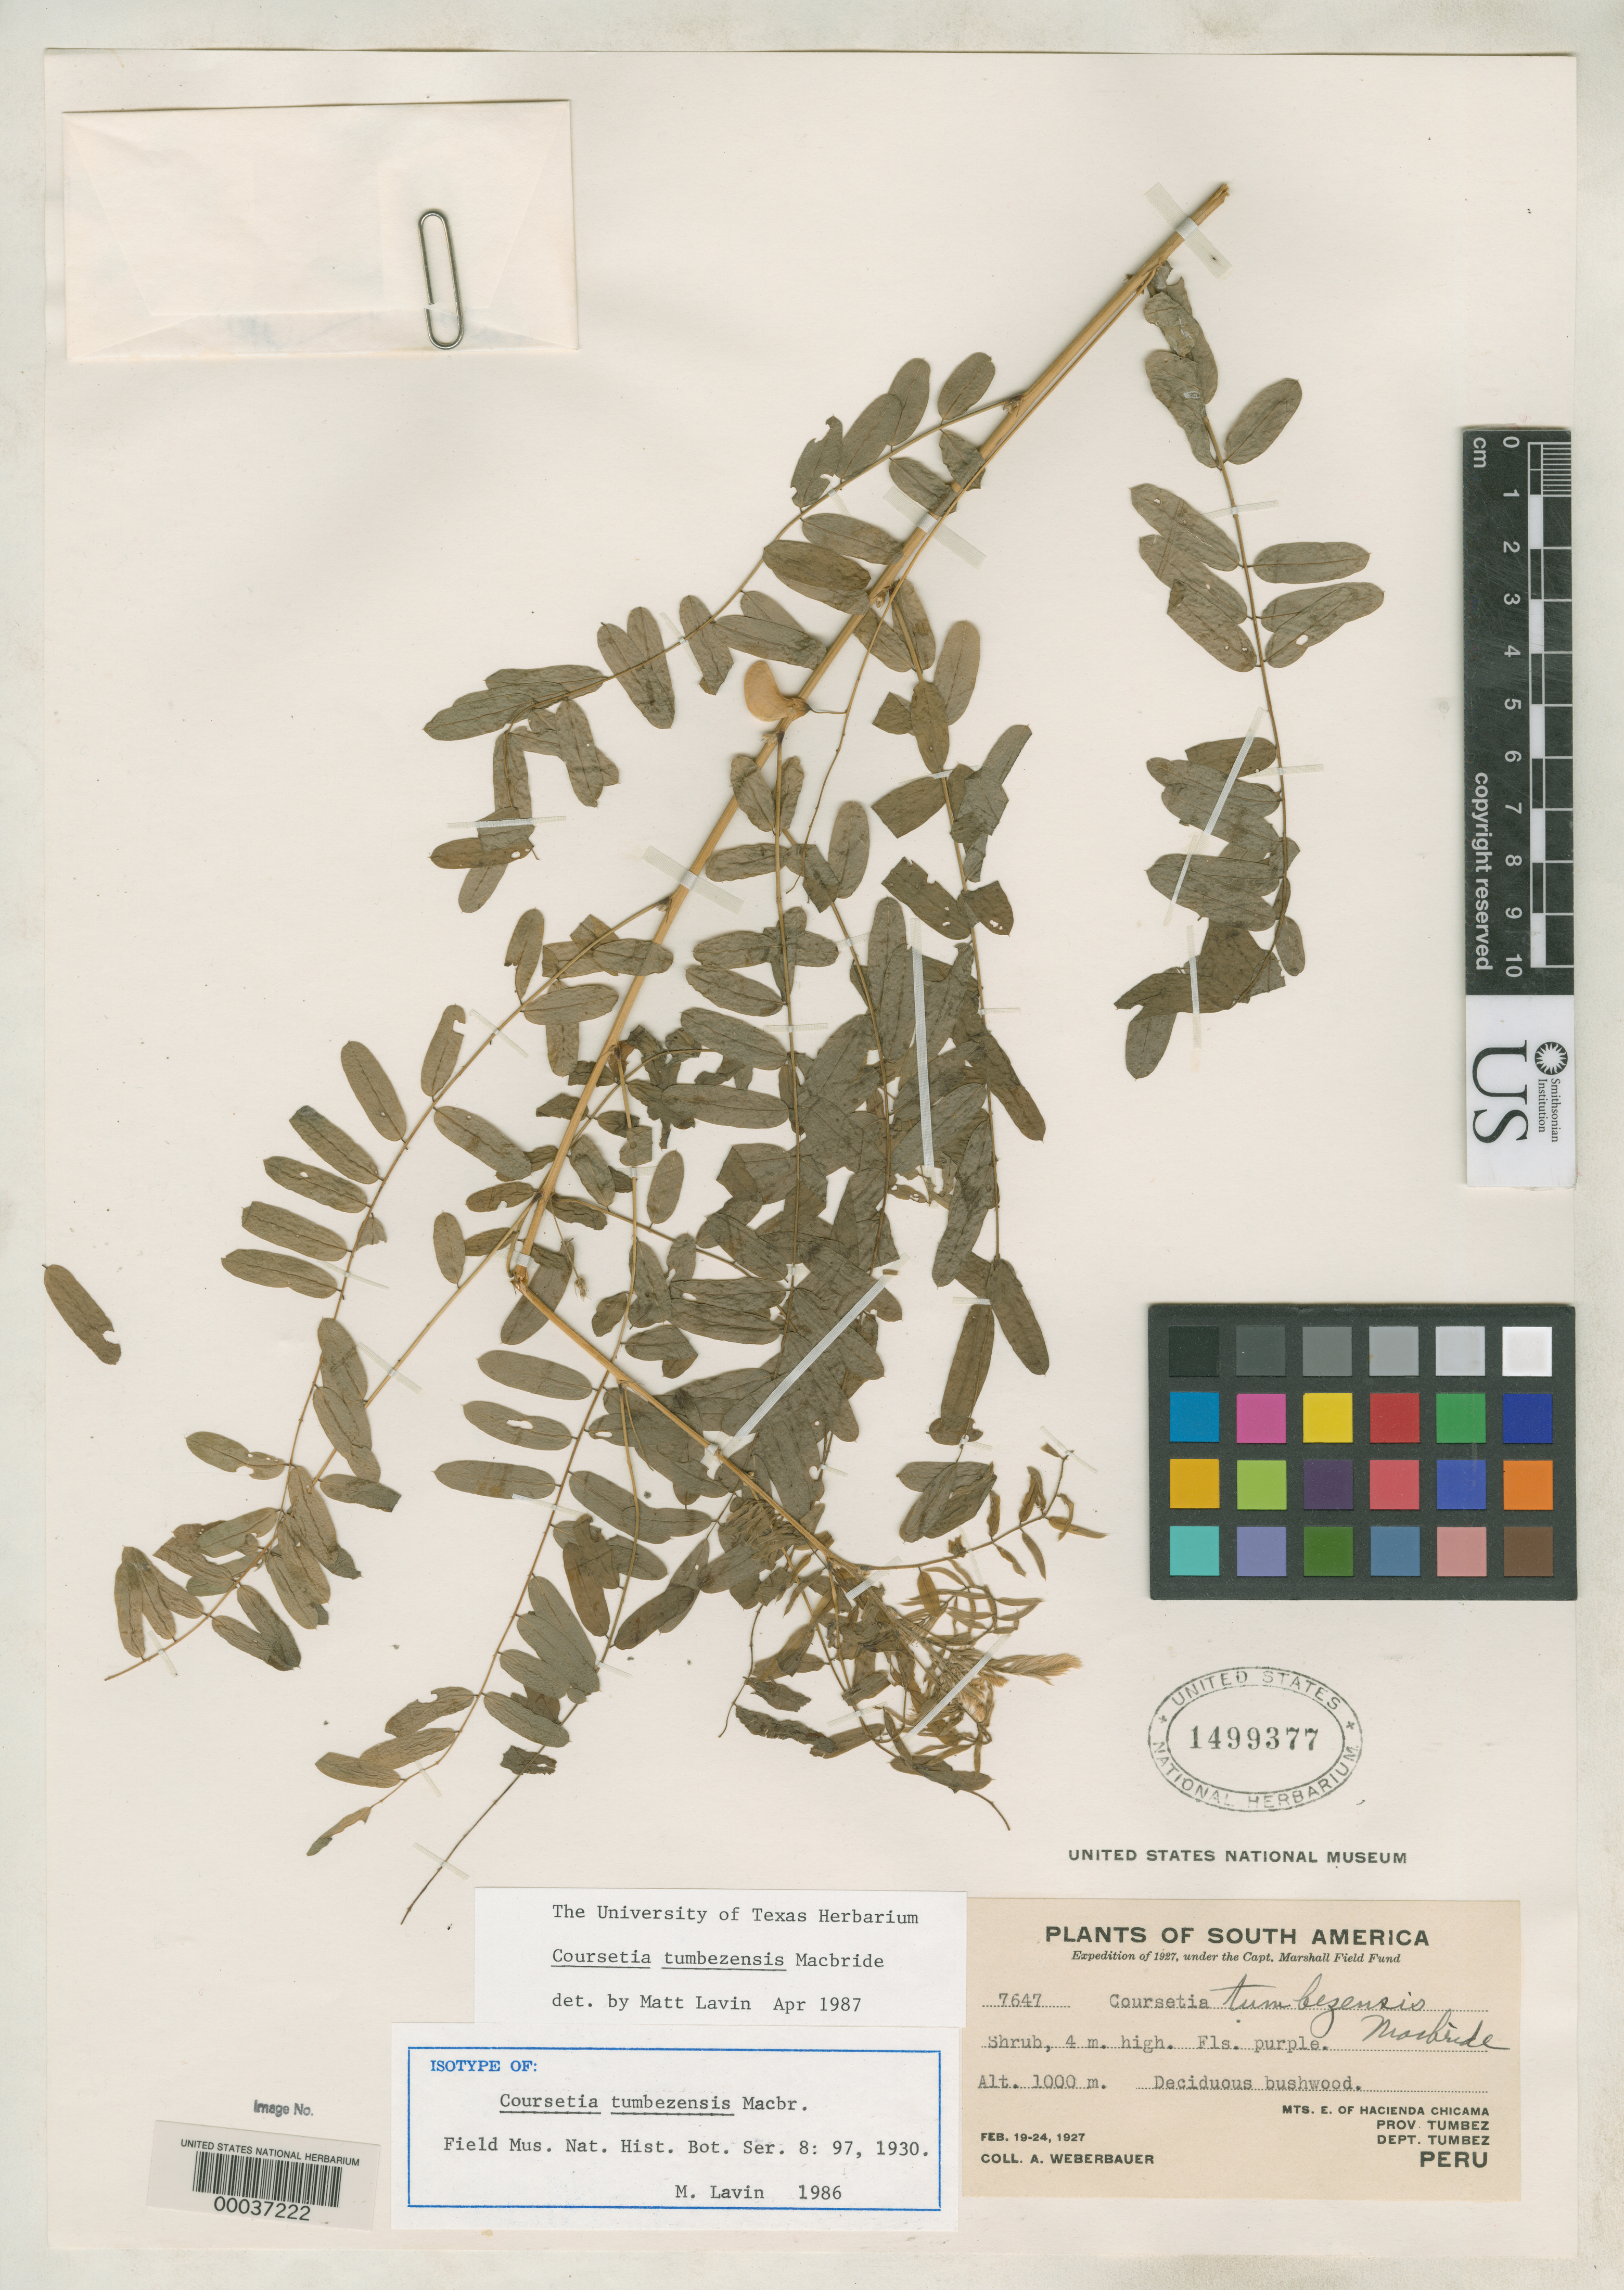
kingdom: Plantae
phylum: Tracheophyta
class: Magnoliopsida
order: Fabales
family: Fabaceae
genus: Coursetia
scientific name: Coursetia tumbezensis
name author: J.F. Macbr.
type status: Isotype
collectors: A. Weberbauer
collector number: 7647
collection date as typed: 19 Feb 1927 to 24 Feb 1927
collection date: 1927-02-19/1927-02-24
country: Peru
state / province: Tumbes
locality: East of Hacienda Chicama.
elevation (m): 1000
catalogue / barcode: US 1499377